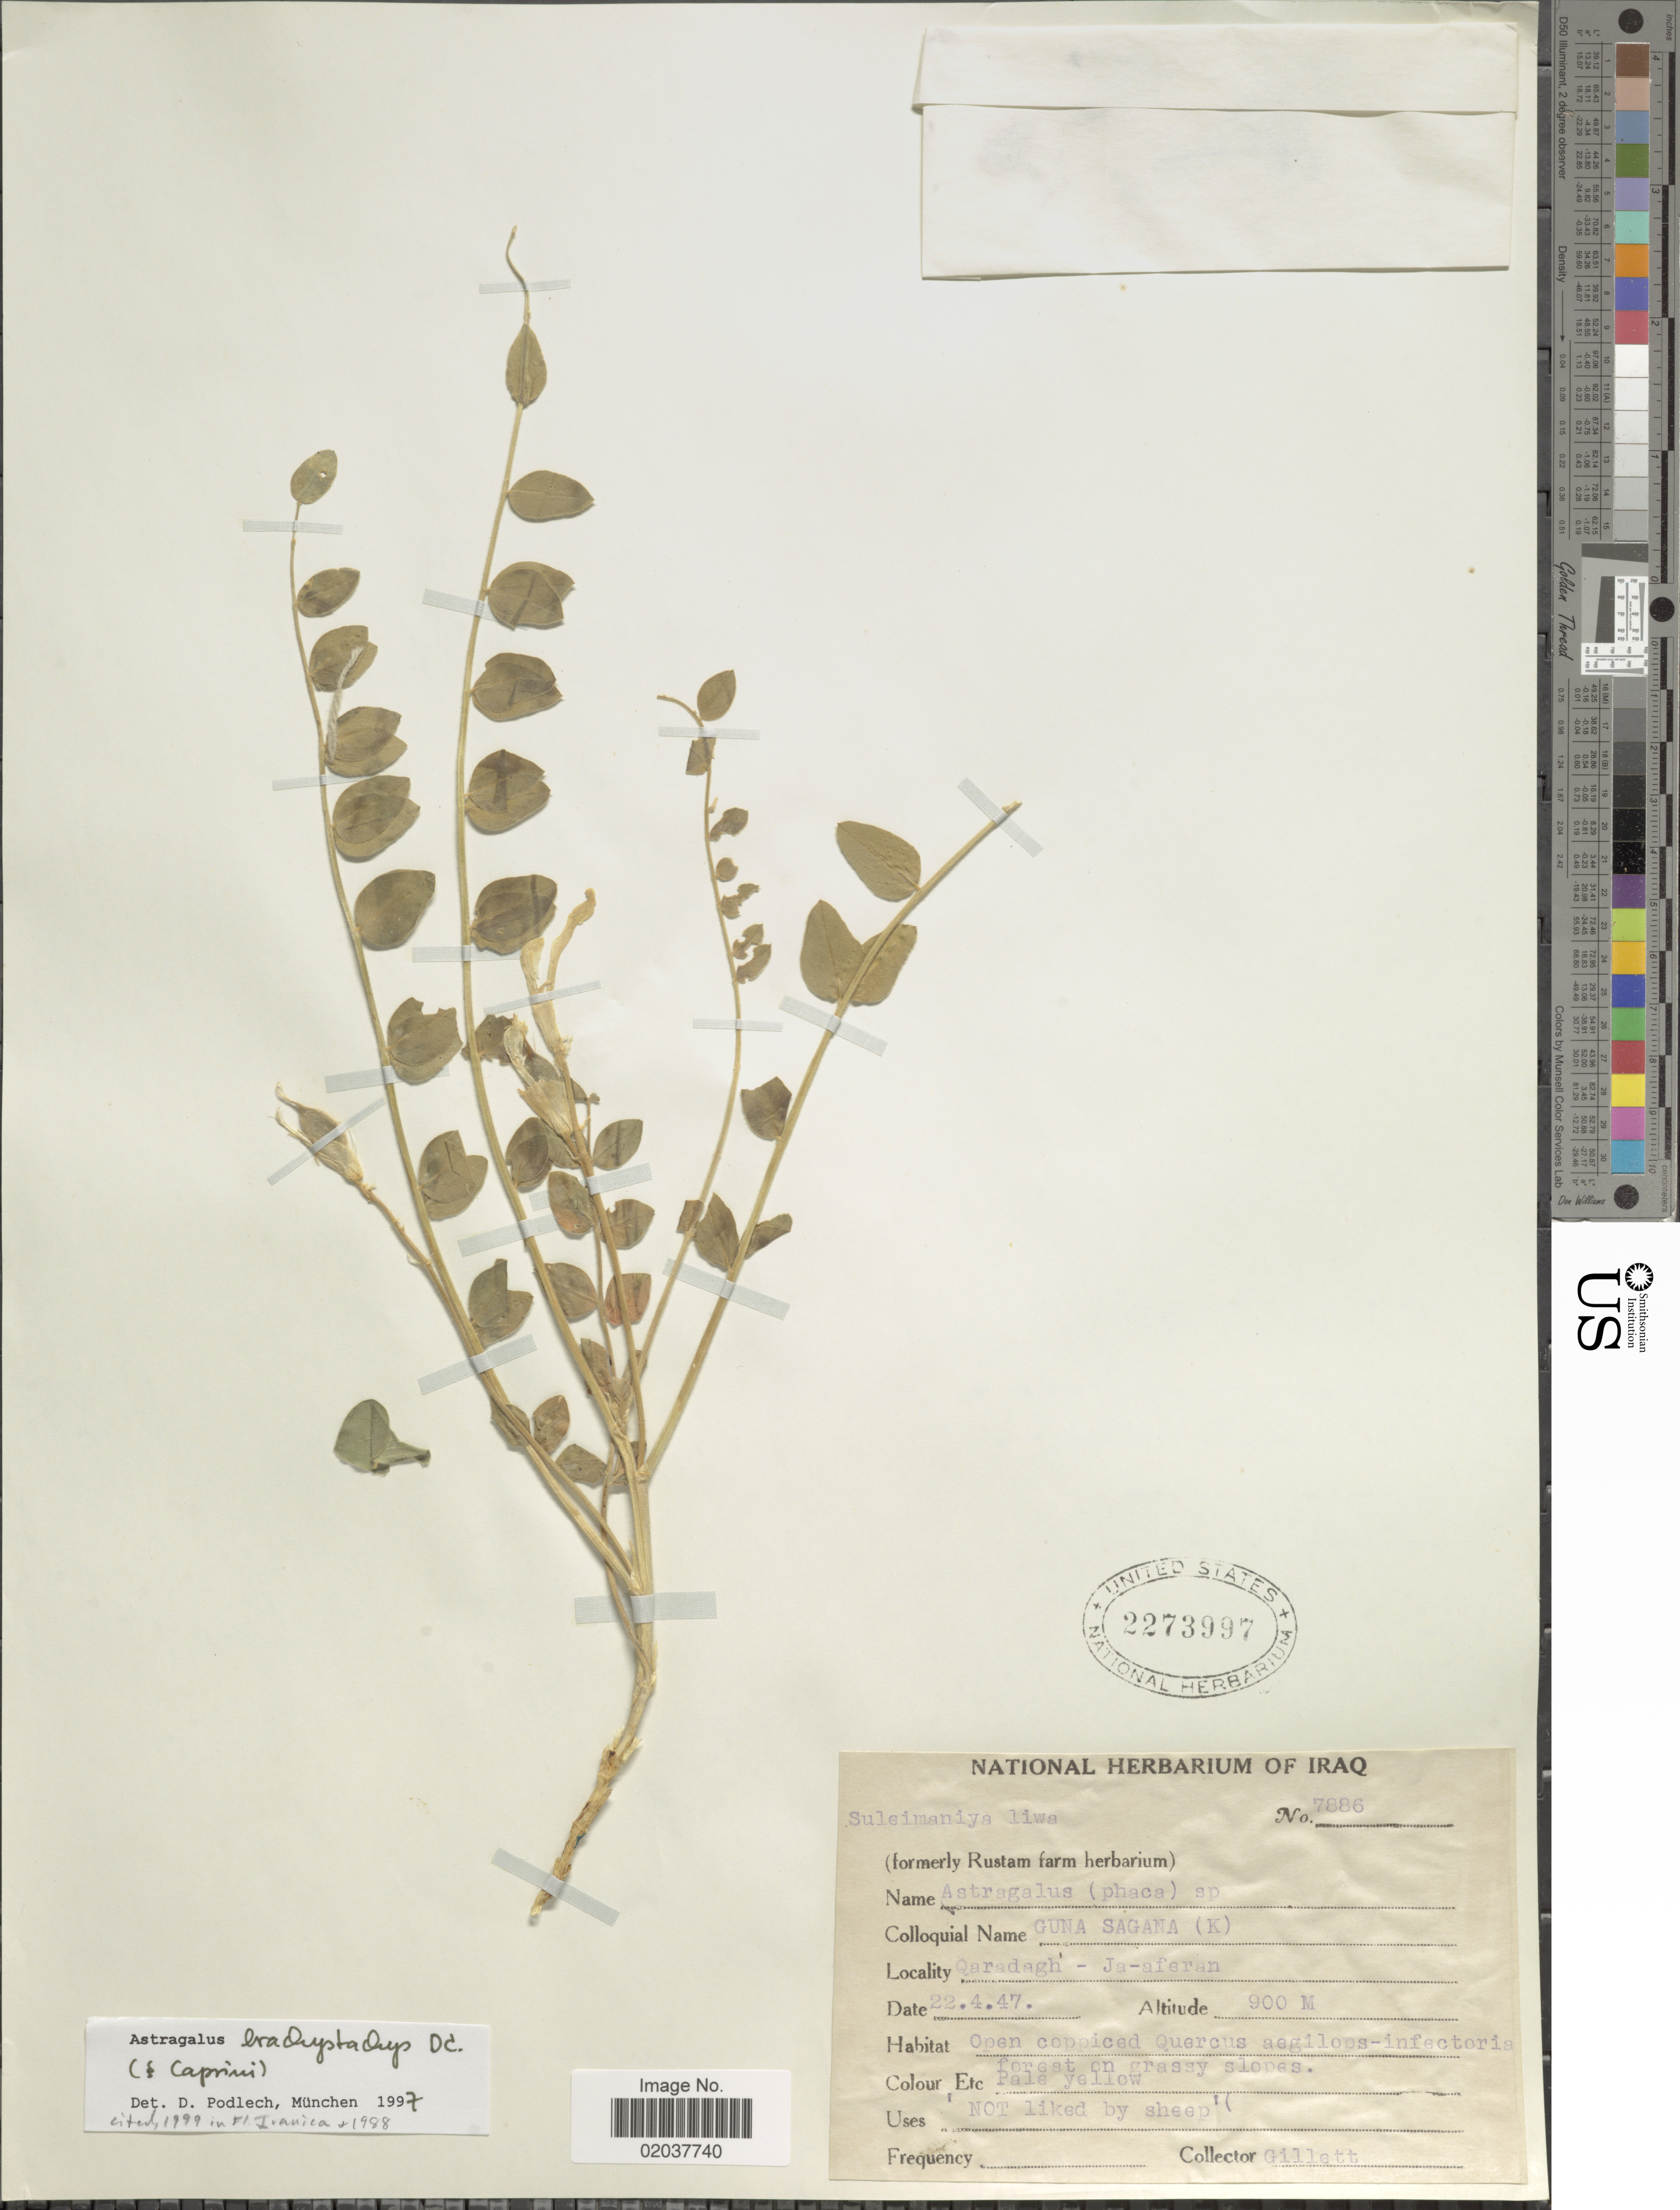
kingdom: Plantae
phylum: Tracheophyta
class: Magnoliopsida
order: Fabales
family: Fabaceae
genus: Astragalus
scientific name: Astragalus brachystachys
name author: DC.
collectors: Gillett, --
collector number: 7886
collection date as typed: Transcribed d/m/y: 22/4/47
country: Iraq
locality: Qaradagh-Ja-aferan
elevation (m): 900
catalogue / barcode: US 2273997